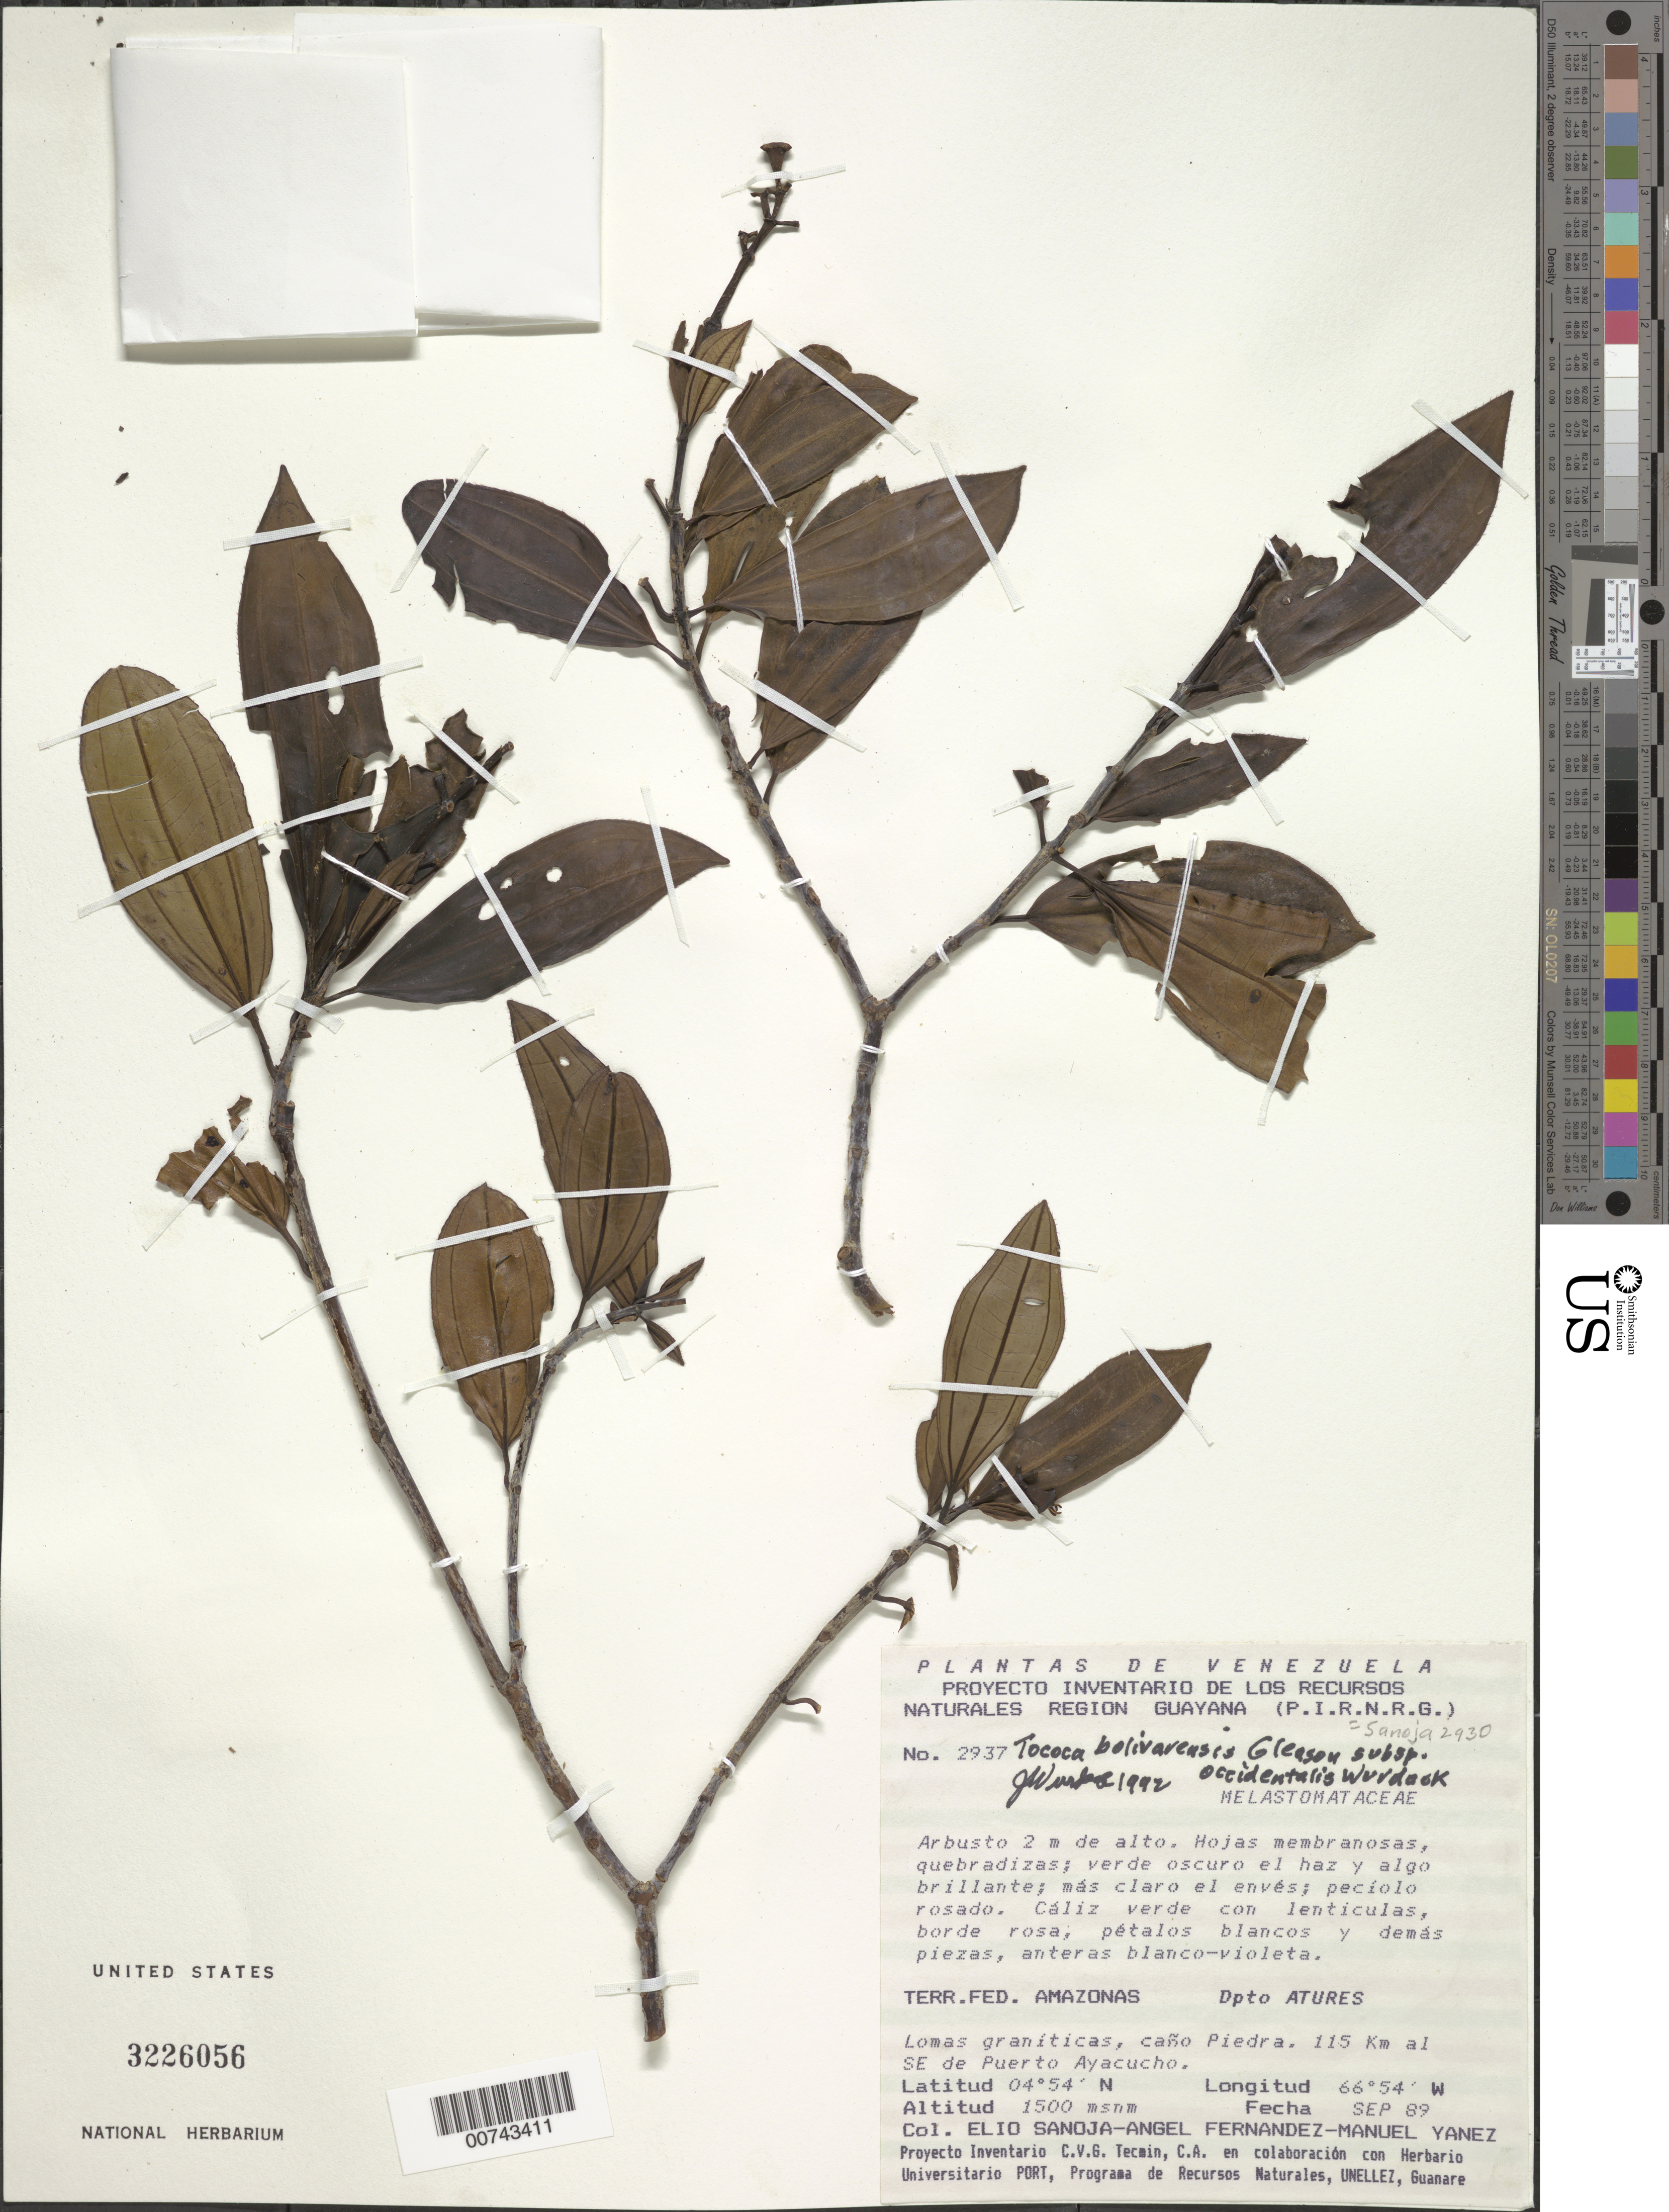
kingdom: Plantae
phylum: Tracheophyta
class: Magnoliopsida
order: Myrtales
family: Melastomataceae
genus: Tococa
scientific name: Tococa bolivarensis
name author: Gleason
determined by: Wurdack, John J., (US), US (UNITED STATES)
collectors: E. Sanoja, A. Fernandez & M. Yanez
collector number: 2937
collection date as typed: Sep-89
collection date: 1989-09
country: Venezuela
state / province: Amazonas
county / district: Atures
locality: Caño Piedra, 115 km SE de Puerto Ayacucho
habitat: Loma graníticas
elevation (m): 1500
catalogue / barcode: US 3226056